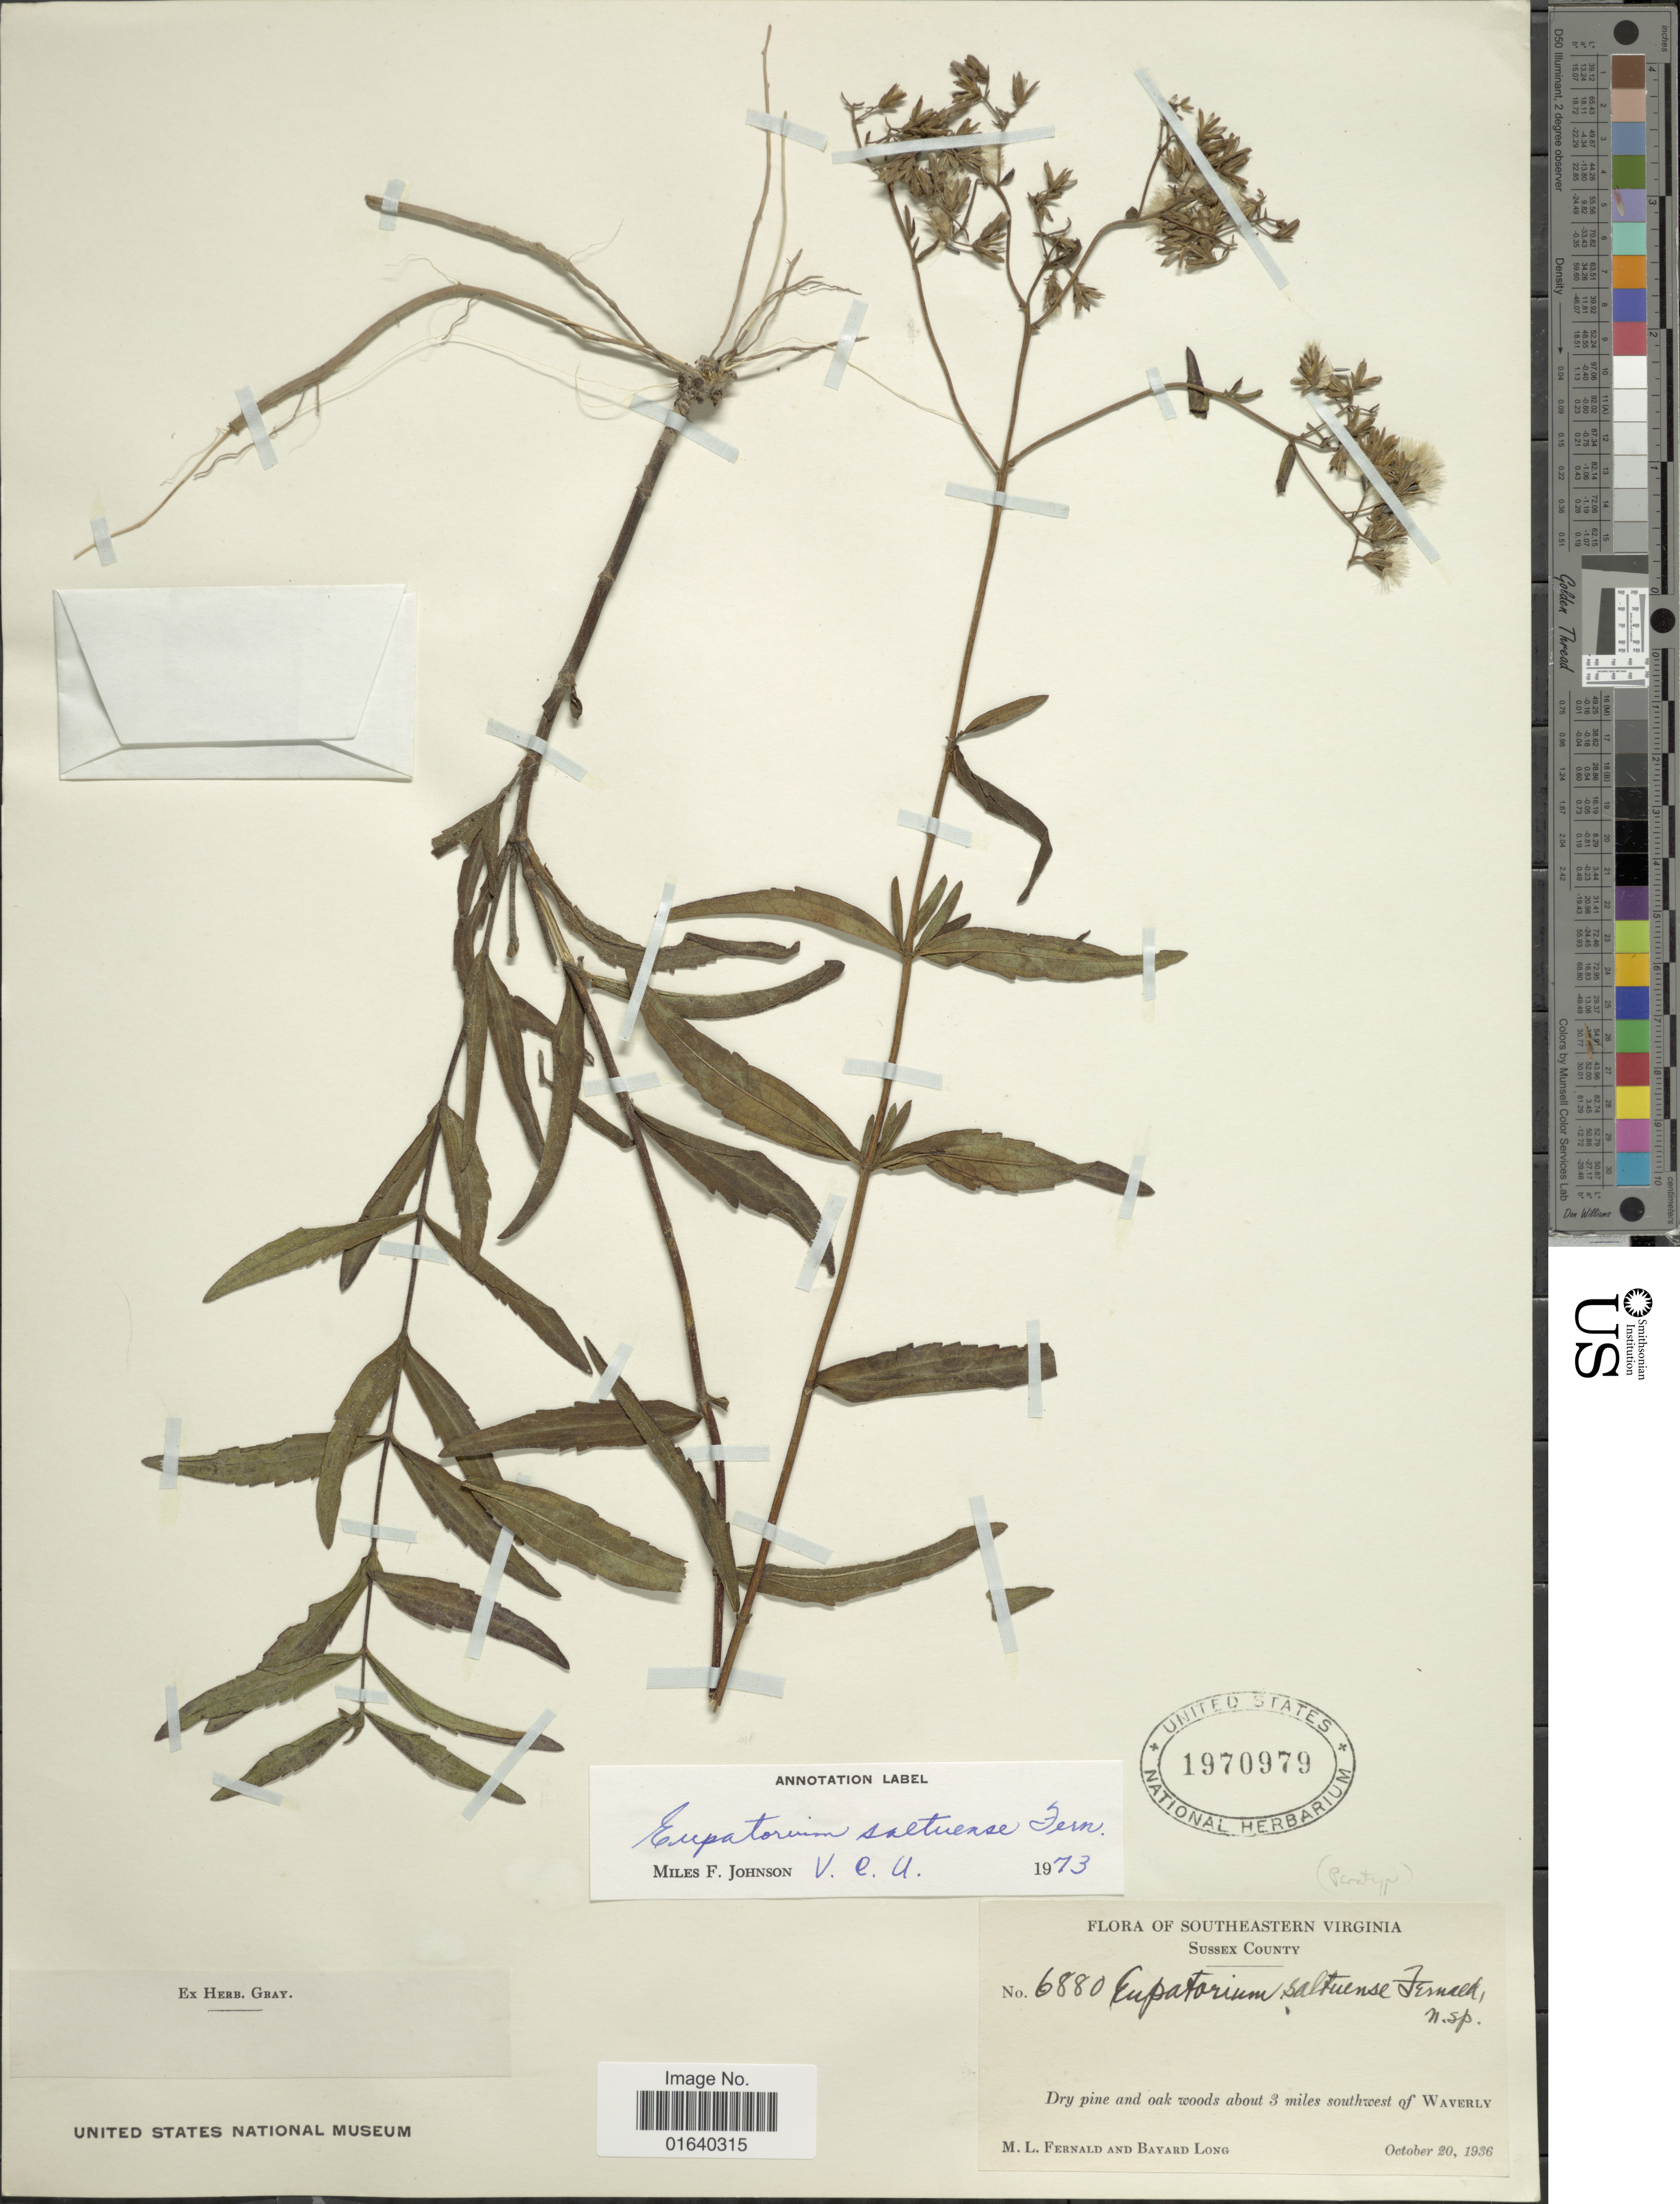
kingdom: Plantae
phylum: Tracheophyta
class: Magnoliopsida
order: Asterales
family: Asteraceae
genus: Eupatorium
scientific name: Eupatorium saltuense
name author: Fernald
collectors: M. L. Fernald & B. H. Long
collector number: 6880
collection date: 1936-10-20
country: United States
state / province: Virginia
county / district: Sussex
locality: Southeastern Virginia, Sussex County, Dry pine and oak woods about 3 miles southwest of Waverly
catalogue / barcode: US 1970979